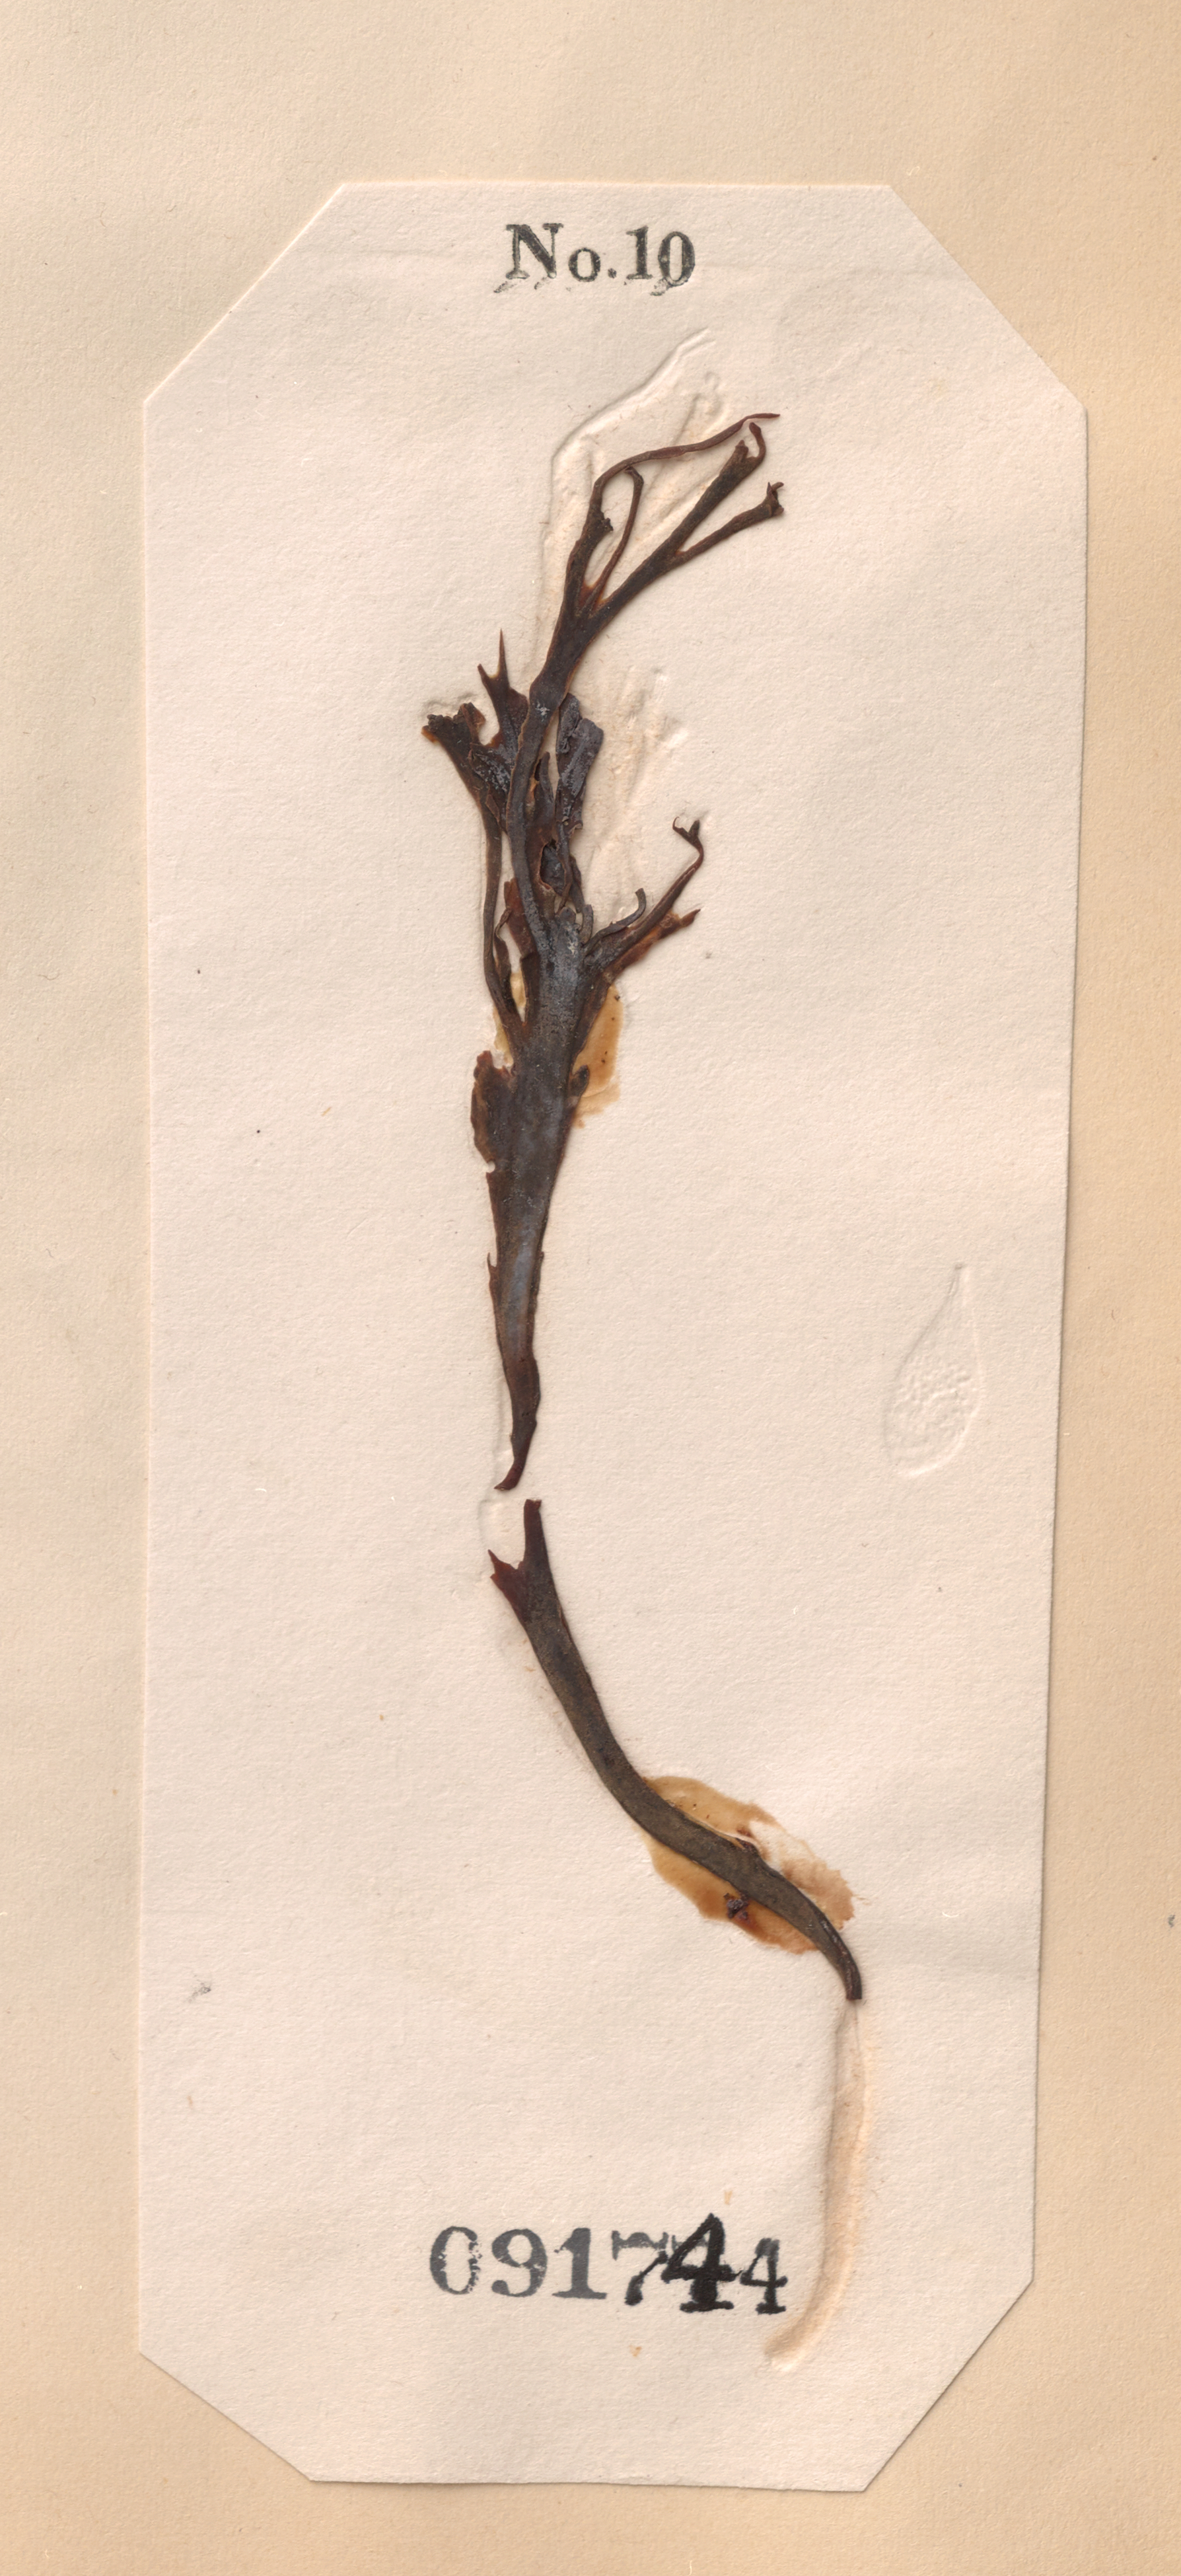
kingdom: Chromista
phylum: Ochrophyta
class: Phaeophyceae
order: Fucales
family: Fucaceae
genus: Fucus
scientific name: Fucus vesiculosus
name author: L.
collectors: C. Durant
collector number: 10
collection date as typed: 1850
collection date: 1850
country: United States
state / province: New York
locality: New York Bay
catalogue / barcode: US 91744